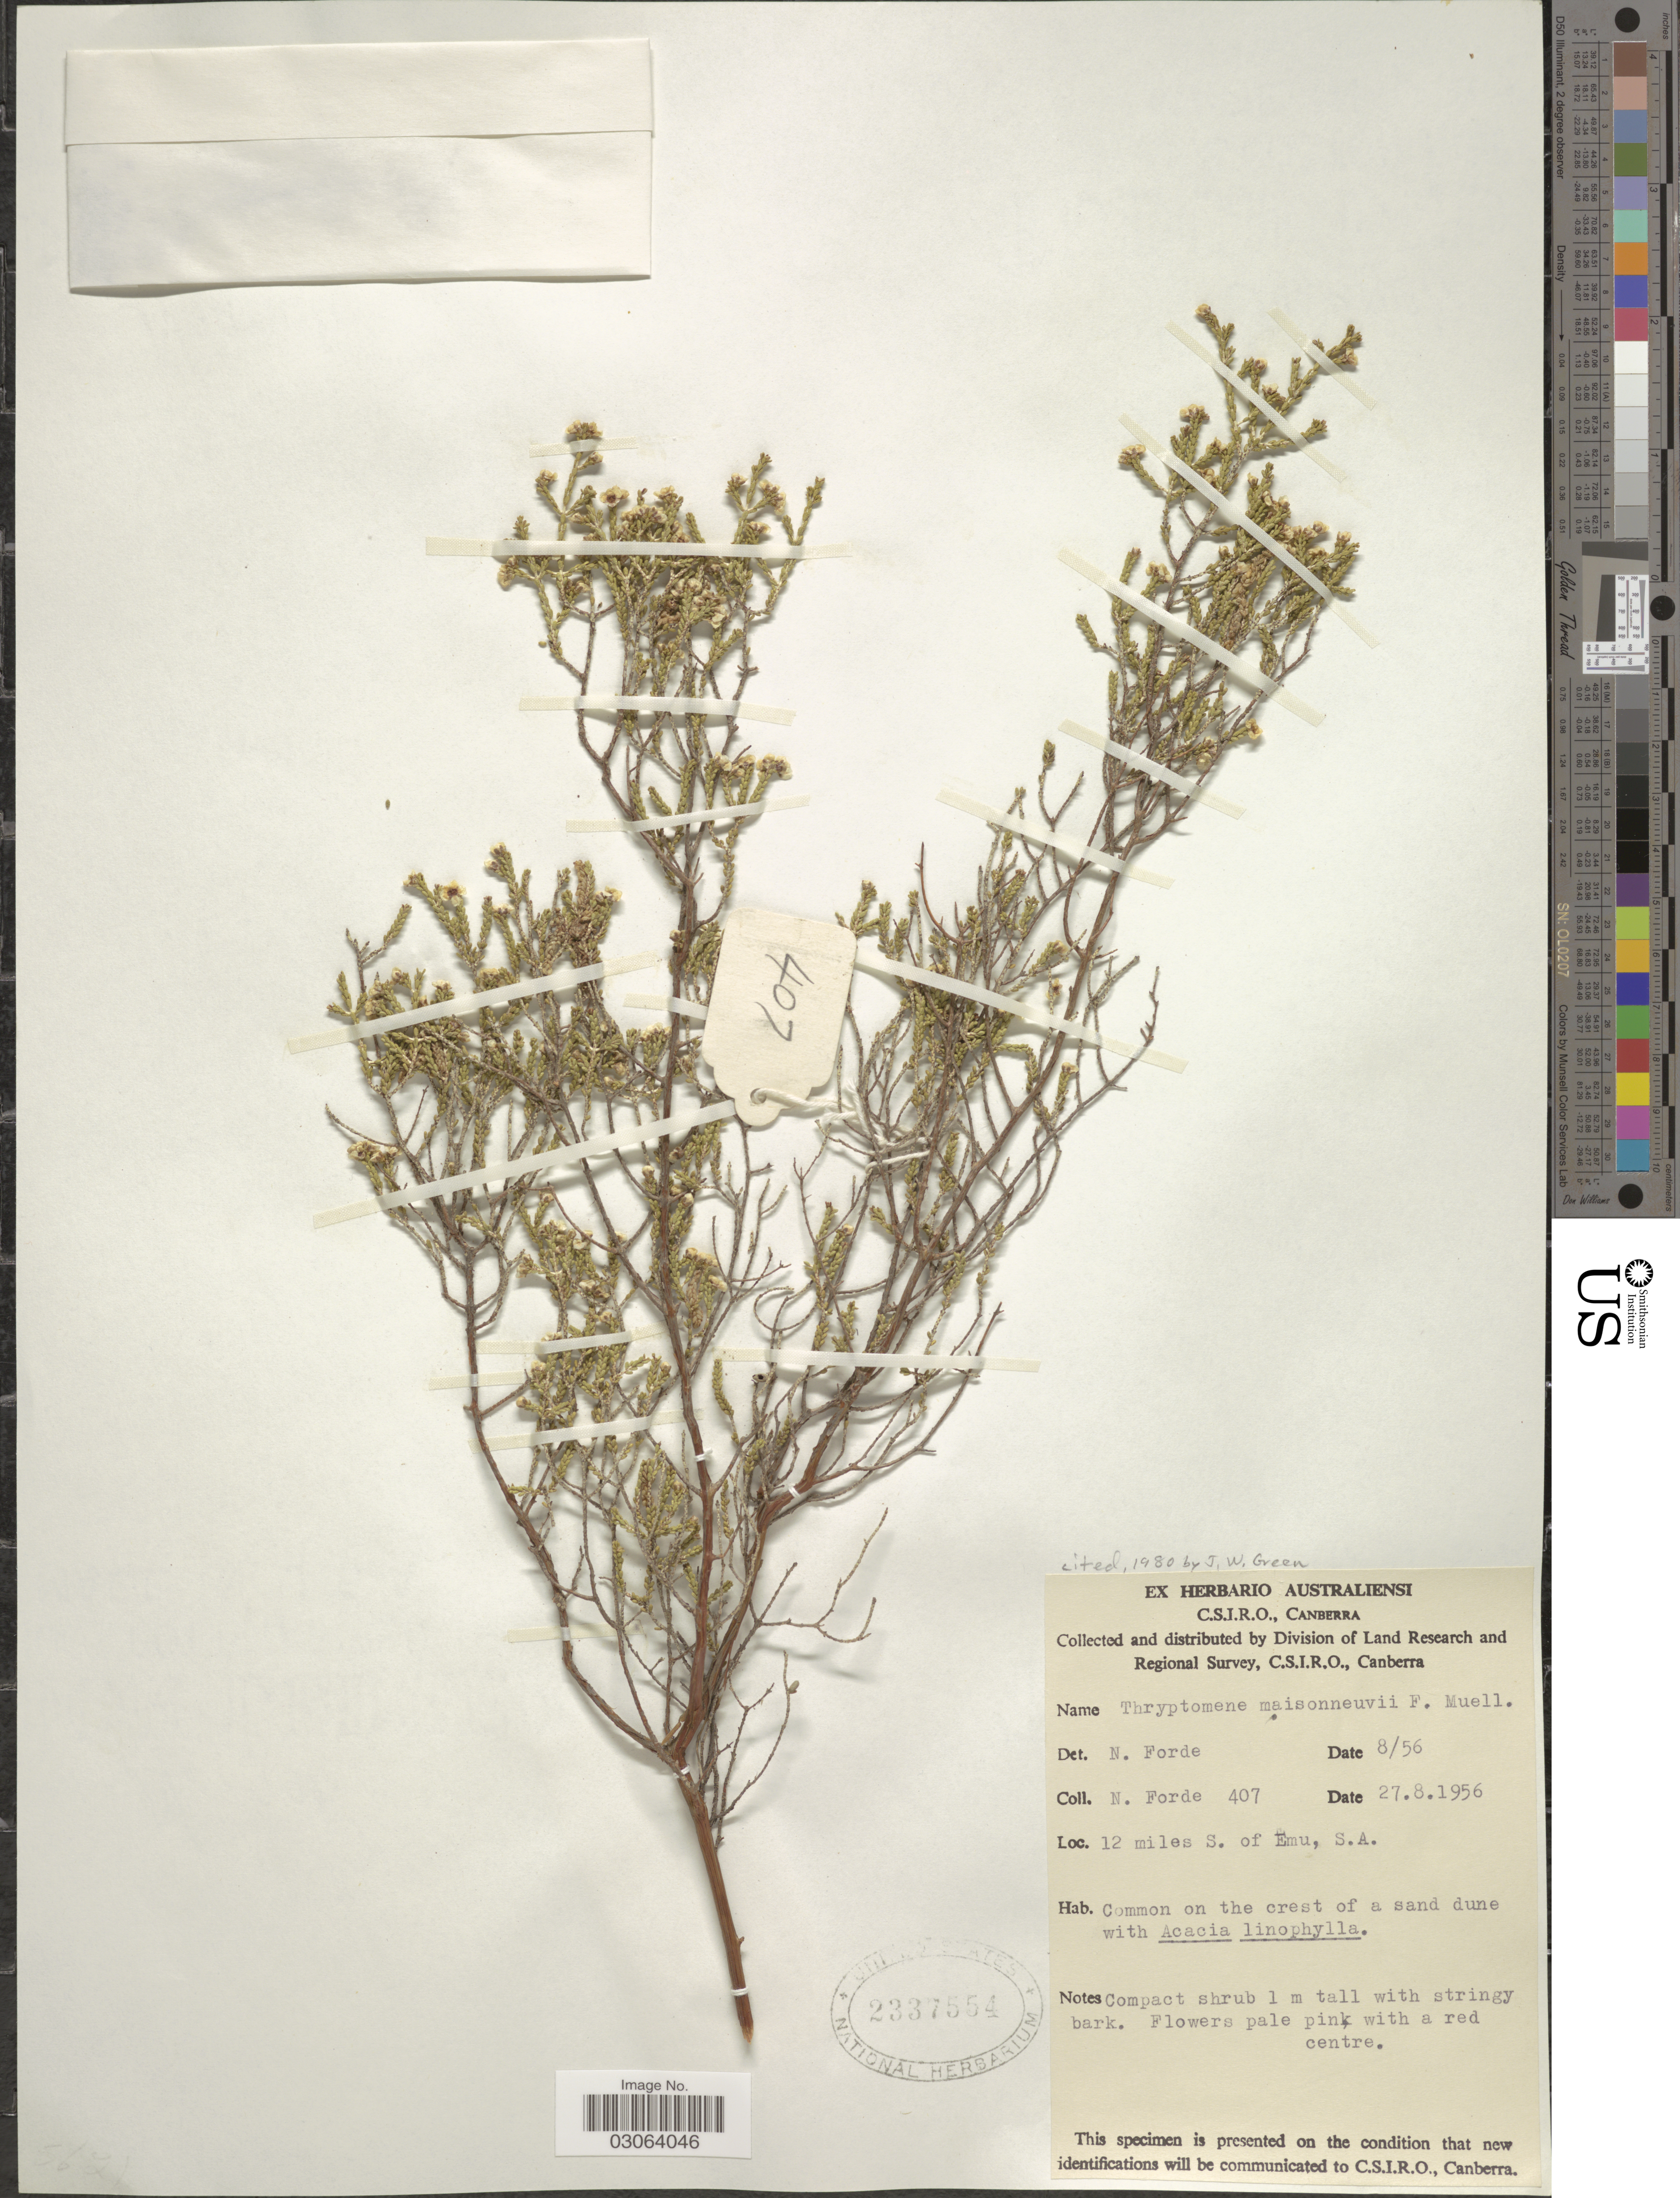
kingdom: Plantae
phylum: Tracheophyta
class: Magnoliopsida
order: Myrtales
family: Myrtaceae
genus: Aluta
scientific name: Aluta maisonneuvei subsp. auriculata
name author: (F. Muell.) Rye & Trudgen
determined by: Wilson, Peter G.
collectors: N. Forde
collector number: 407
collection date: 1956-08-27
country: Australia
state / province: South Australia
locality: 12 miles S. of Emu, S.A.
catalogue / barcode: US 2337554